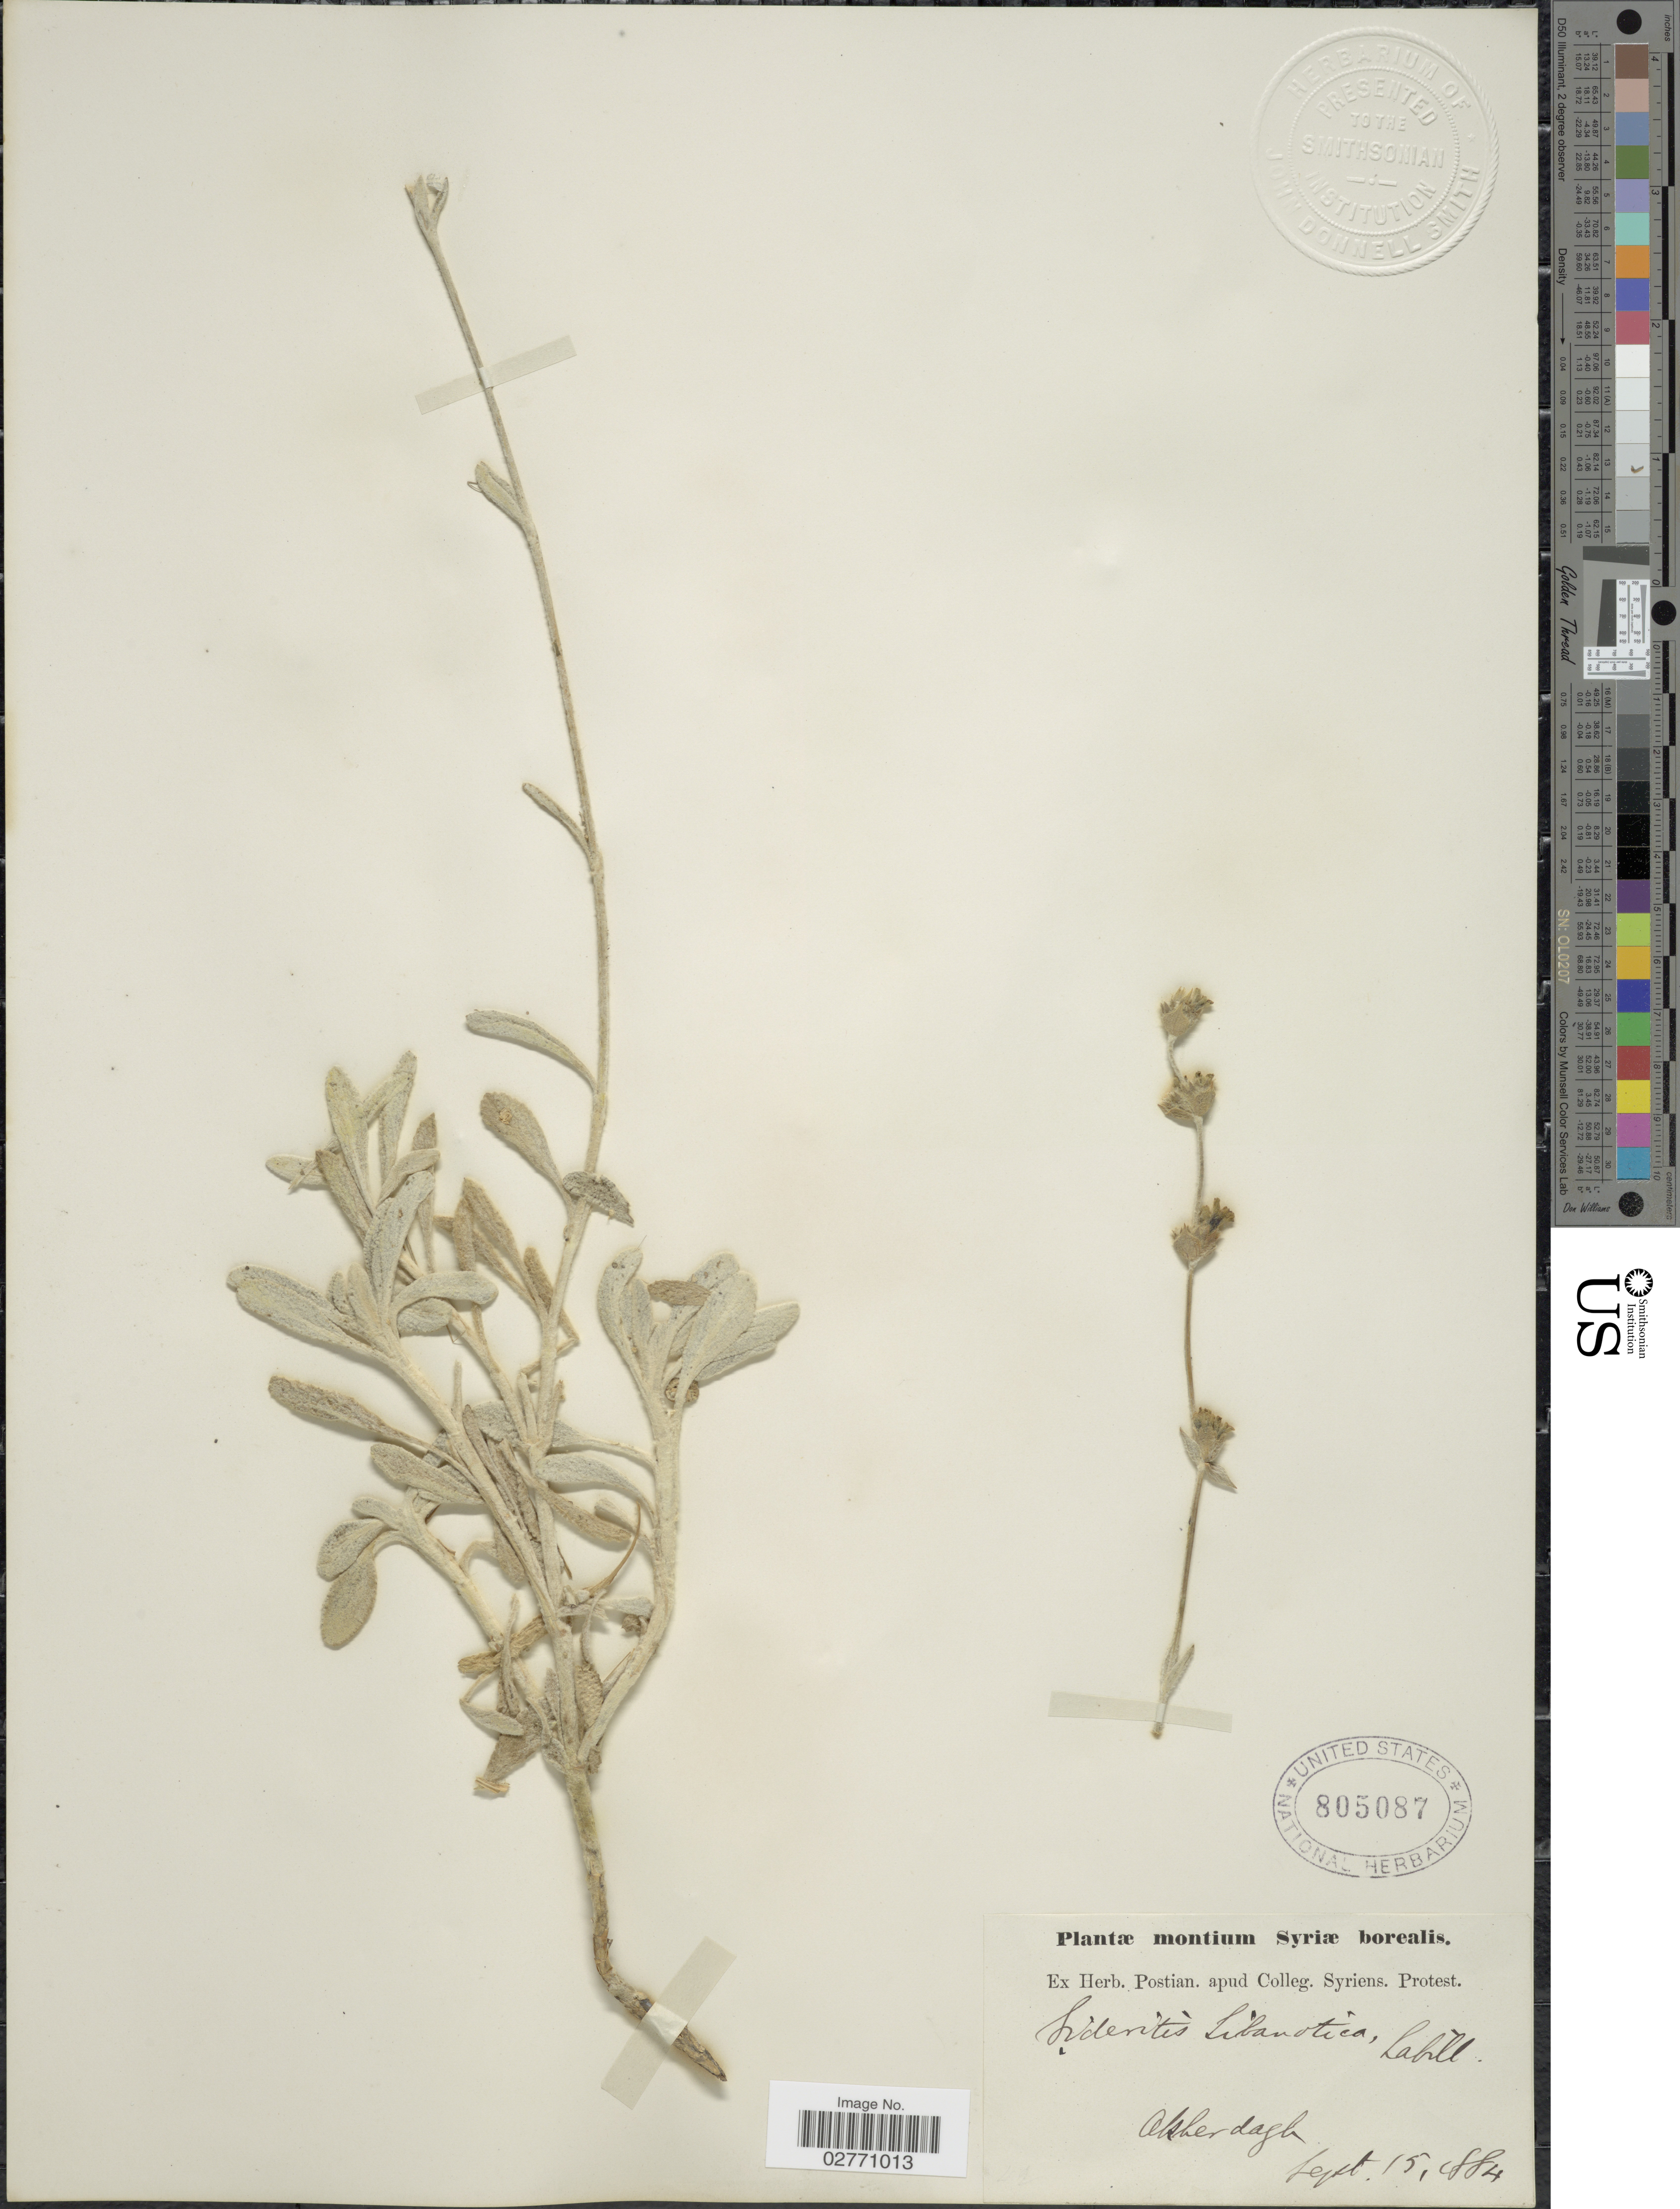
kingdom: Plantae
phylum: Tracheophyta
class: Magnoliopsida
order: Lamiales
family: Lamiaceae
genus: Sideritis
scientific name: Sideritis libanotica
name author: Labill.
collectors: ex herb. Postian. apud Colleg. Syriens. Protest. USE "Fannie P. A. Shepard" (10308853) AS PRIMARY COLLECTOR INSTEAD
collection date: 1884-09-15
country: Syria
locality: Montium Syriæ borealis. Akherdagh.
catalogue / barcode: US 805087